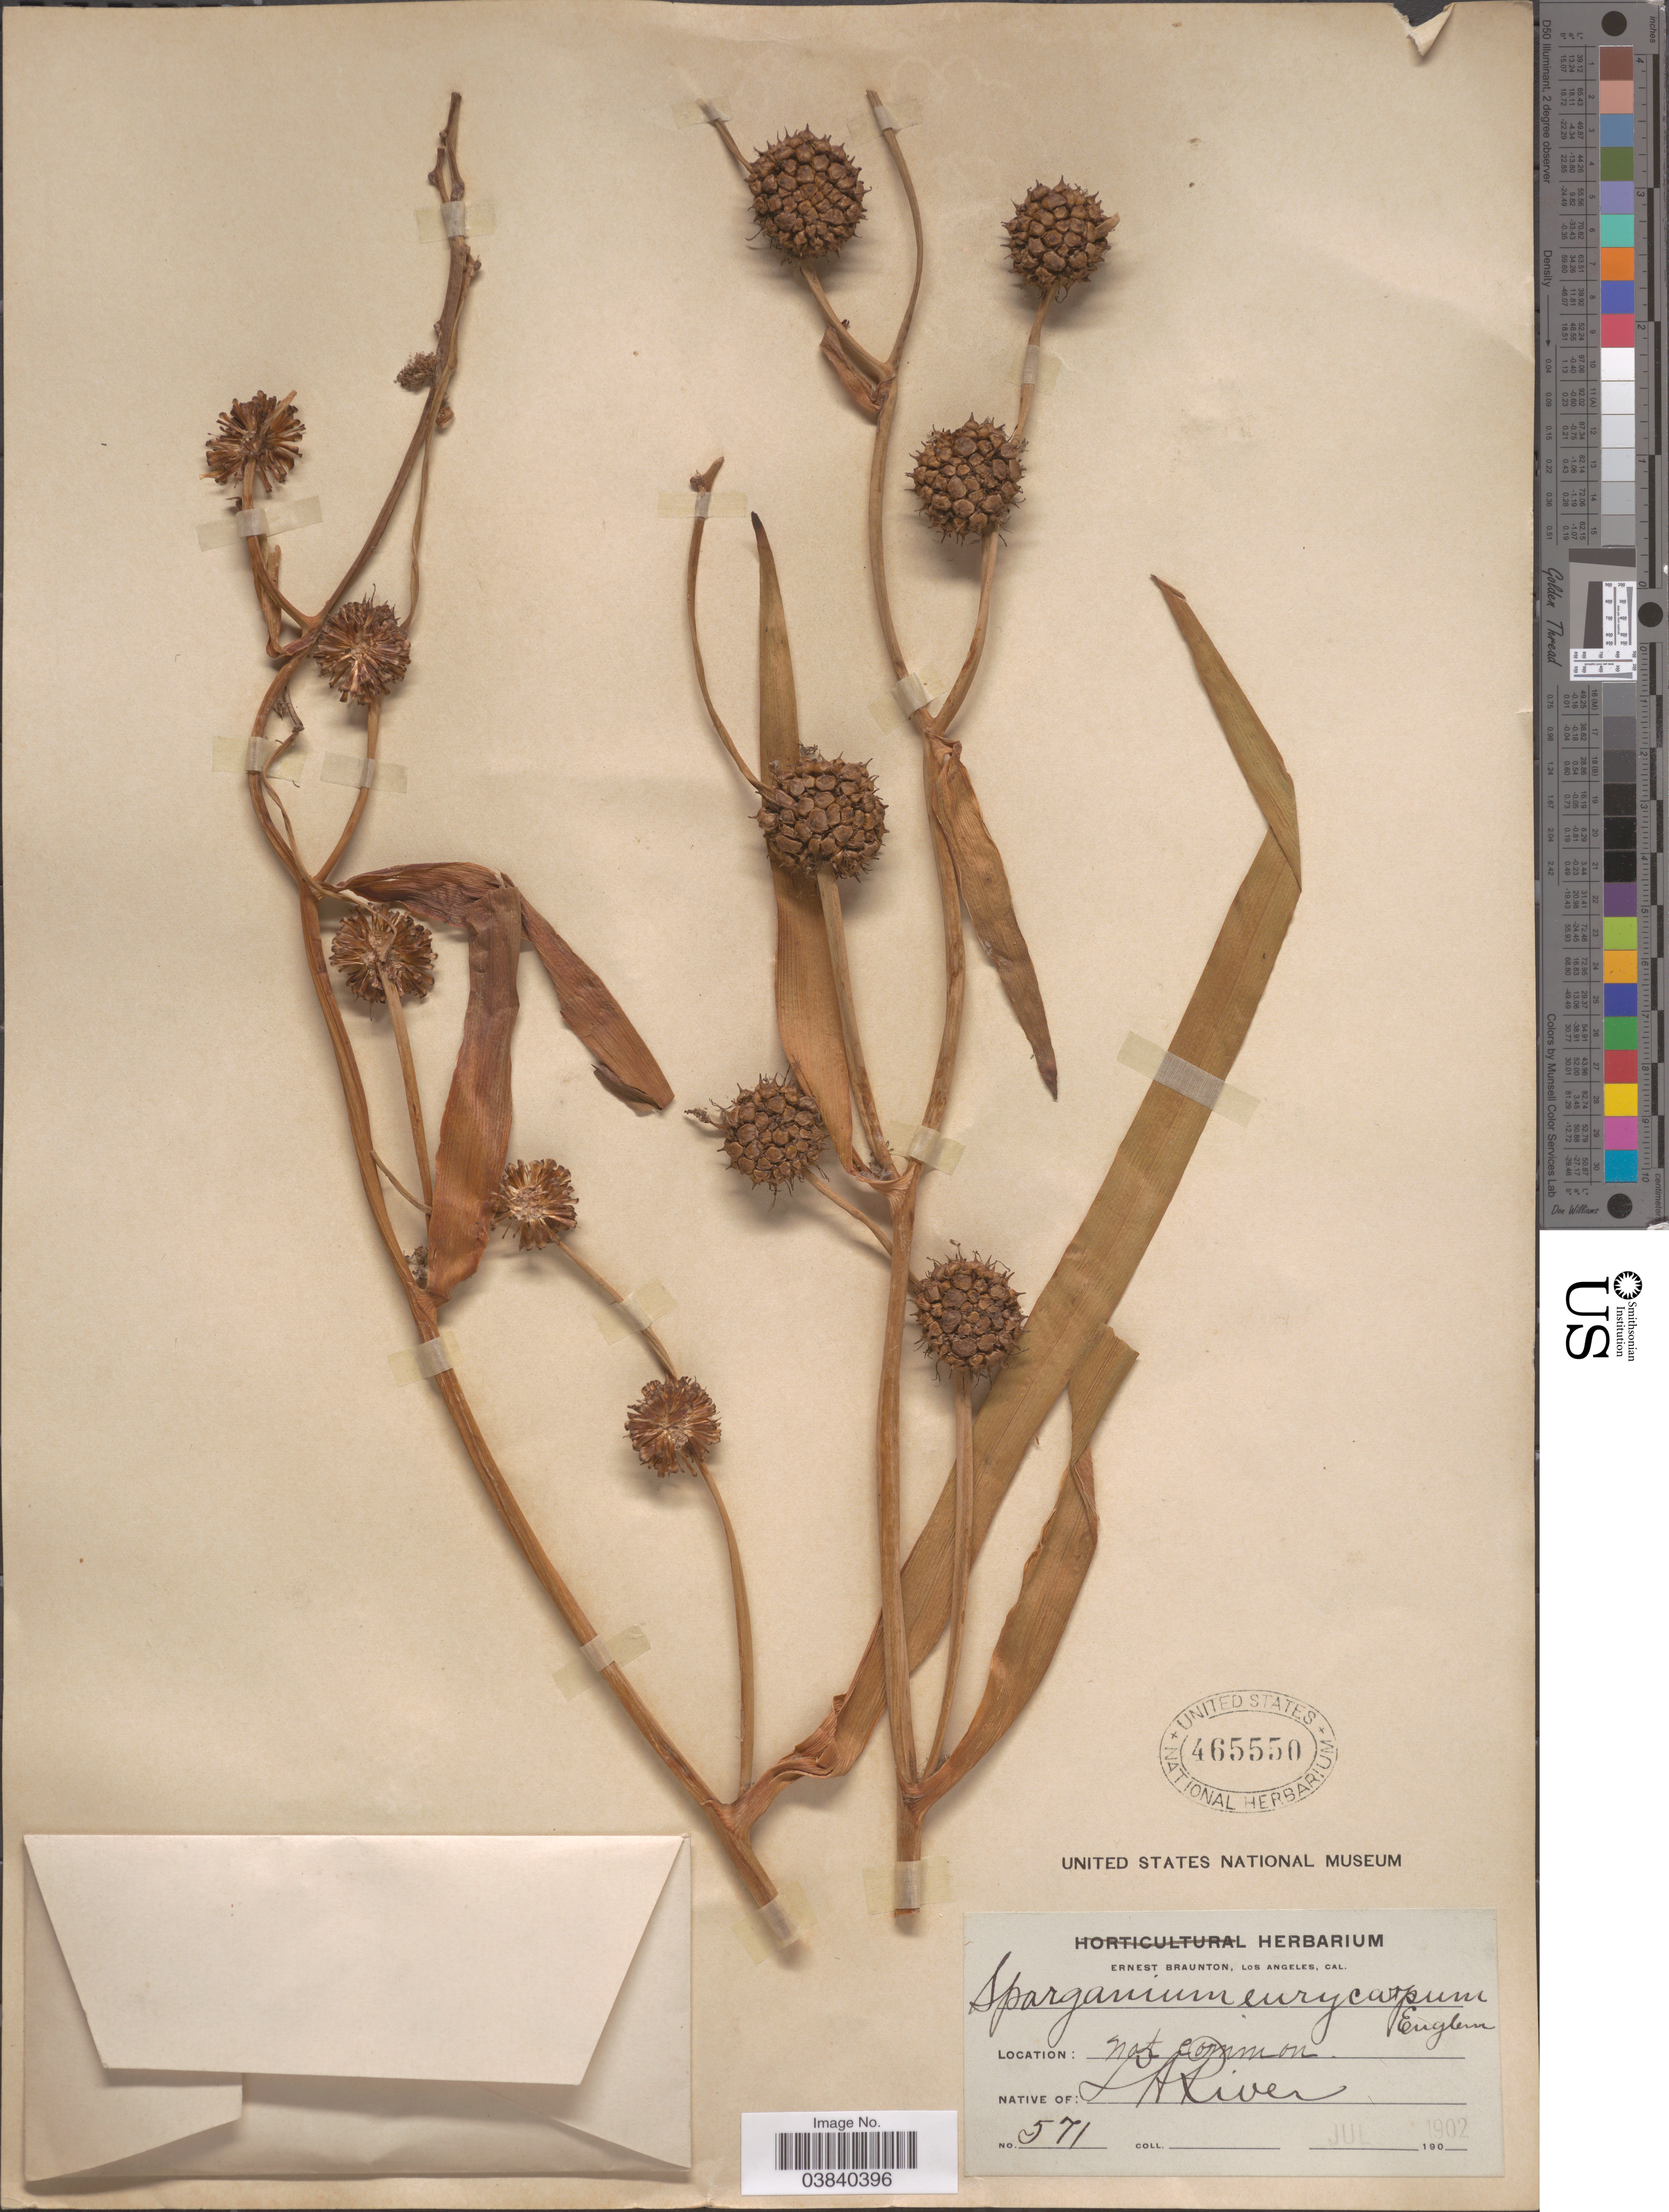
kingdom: Plantae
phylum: Tracheophyta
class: Liliopsida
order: Poales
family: Typhaceae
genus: Sparganium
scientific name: Sparganium eurycarpum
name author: Engelm.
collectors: E. Braunton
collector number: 571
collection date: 1902-07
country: United States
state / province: California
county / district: Los Angeles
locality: Los Angeles. LA River.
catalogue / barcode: US 465550